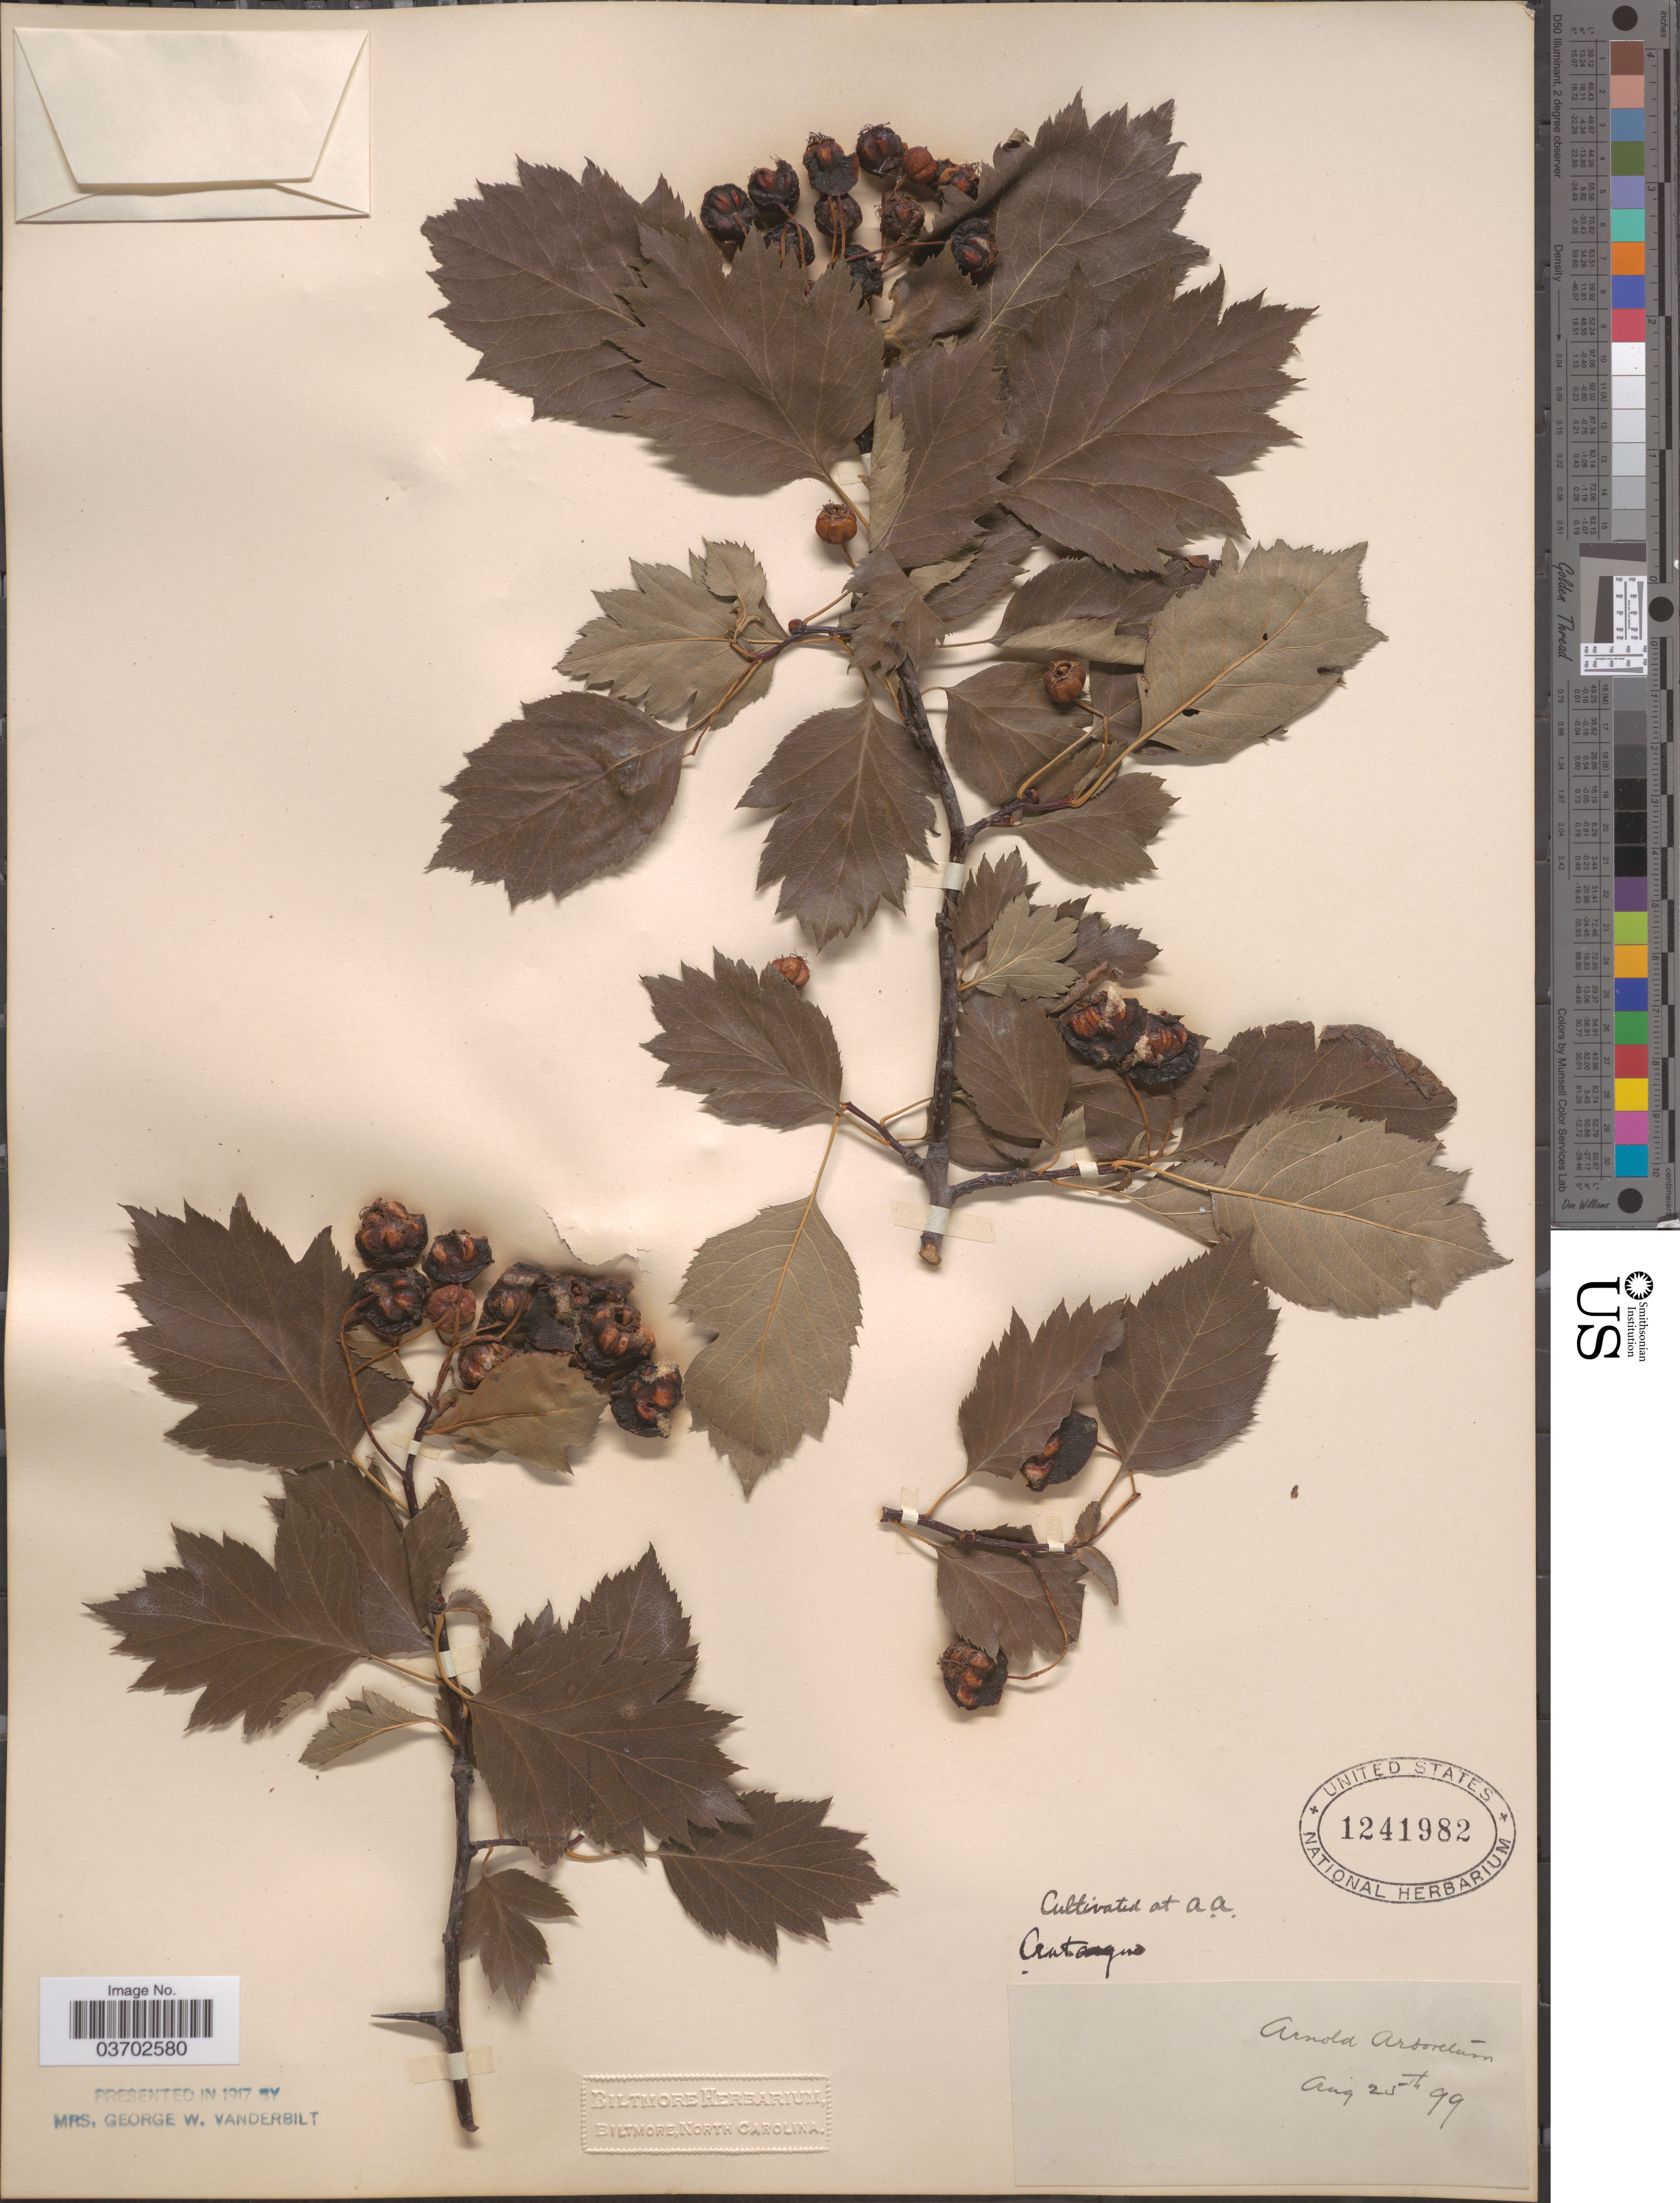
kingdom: Plantae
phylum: Tracheophyta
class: Magnoliopsida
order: Rosales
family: Rosaceae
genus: Crataegus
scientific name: Crataegus sp.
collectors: ex herb. Biltmore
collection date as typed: Transcribed d/m/y: 25/8/99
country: United States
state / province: Massachusetts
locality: Arnold Arboretum. A.A.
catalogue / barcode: US 1241982